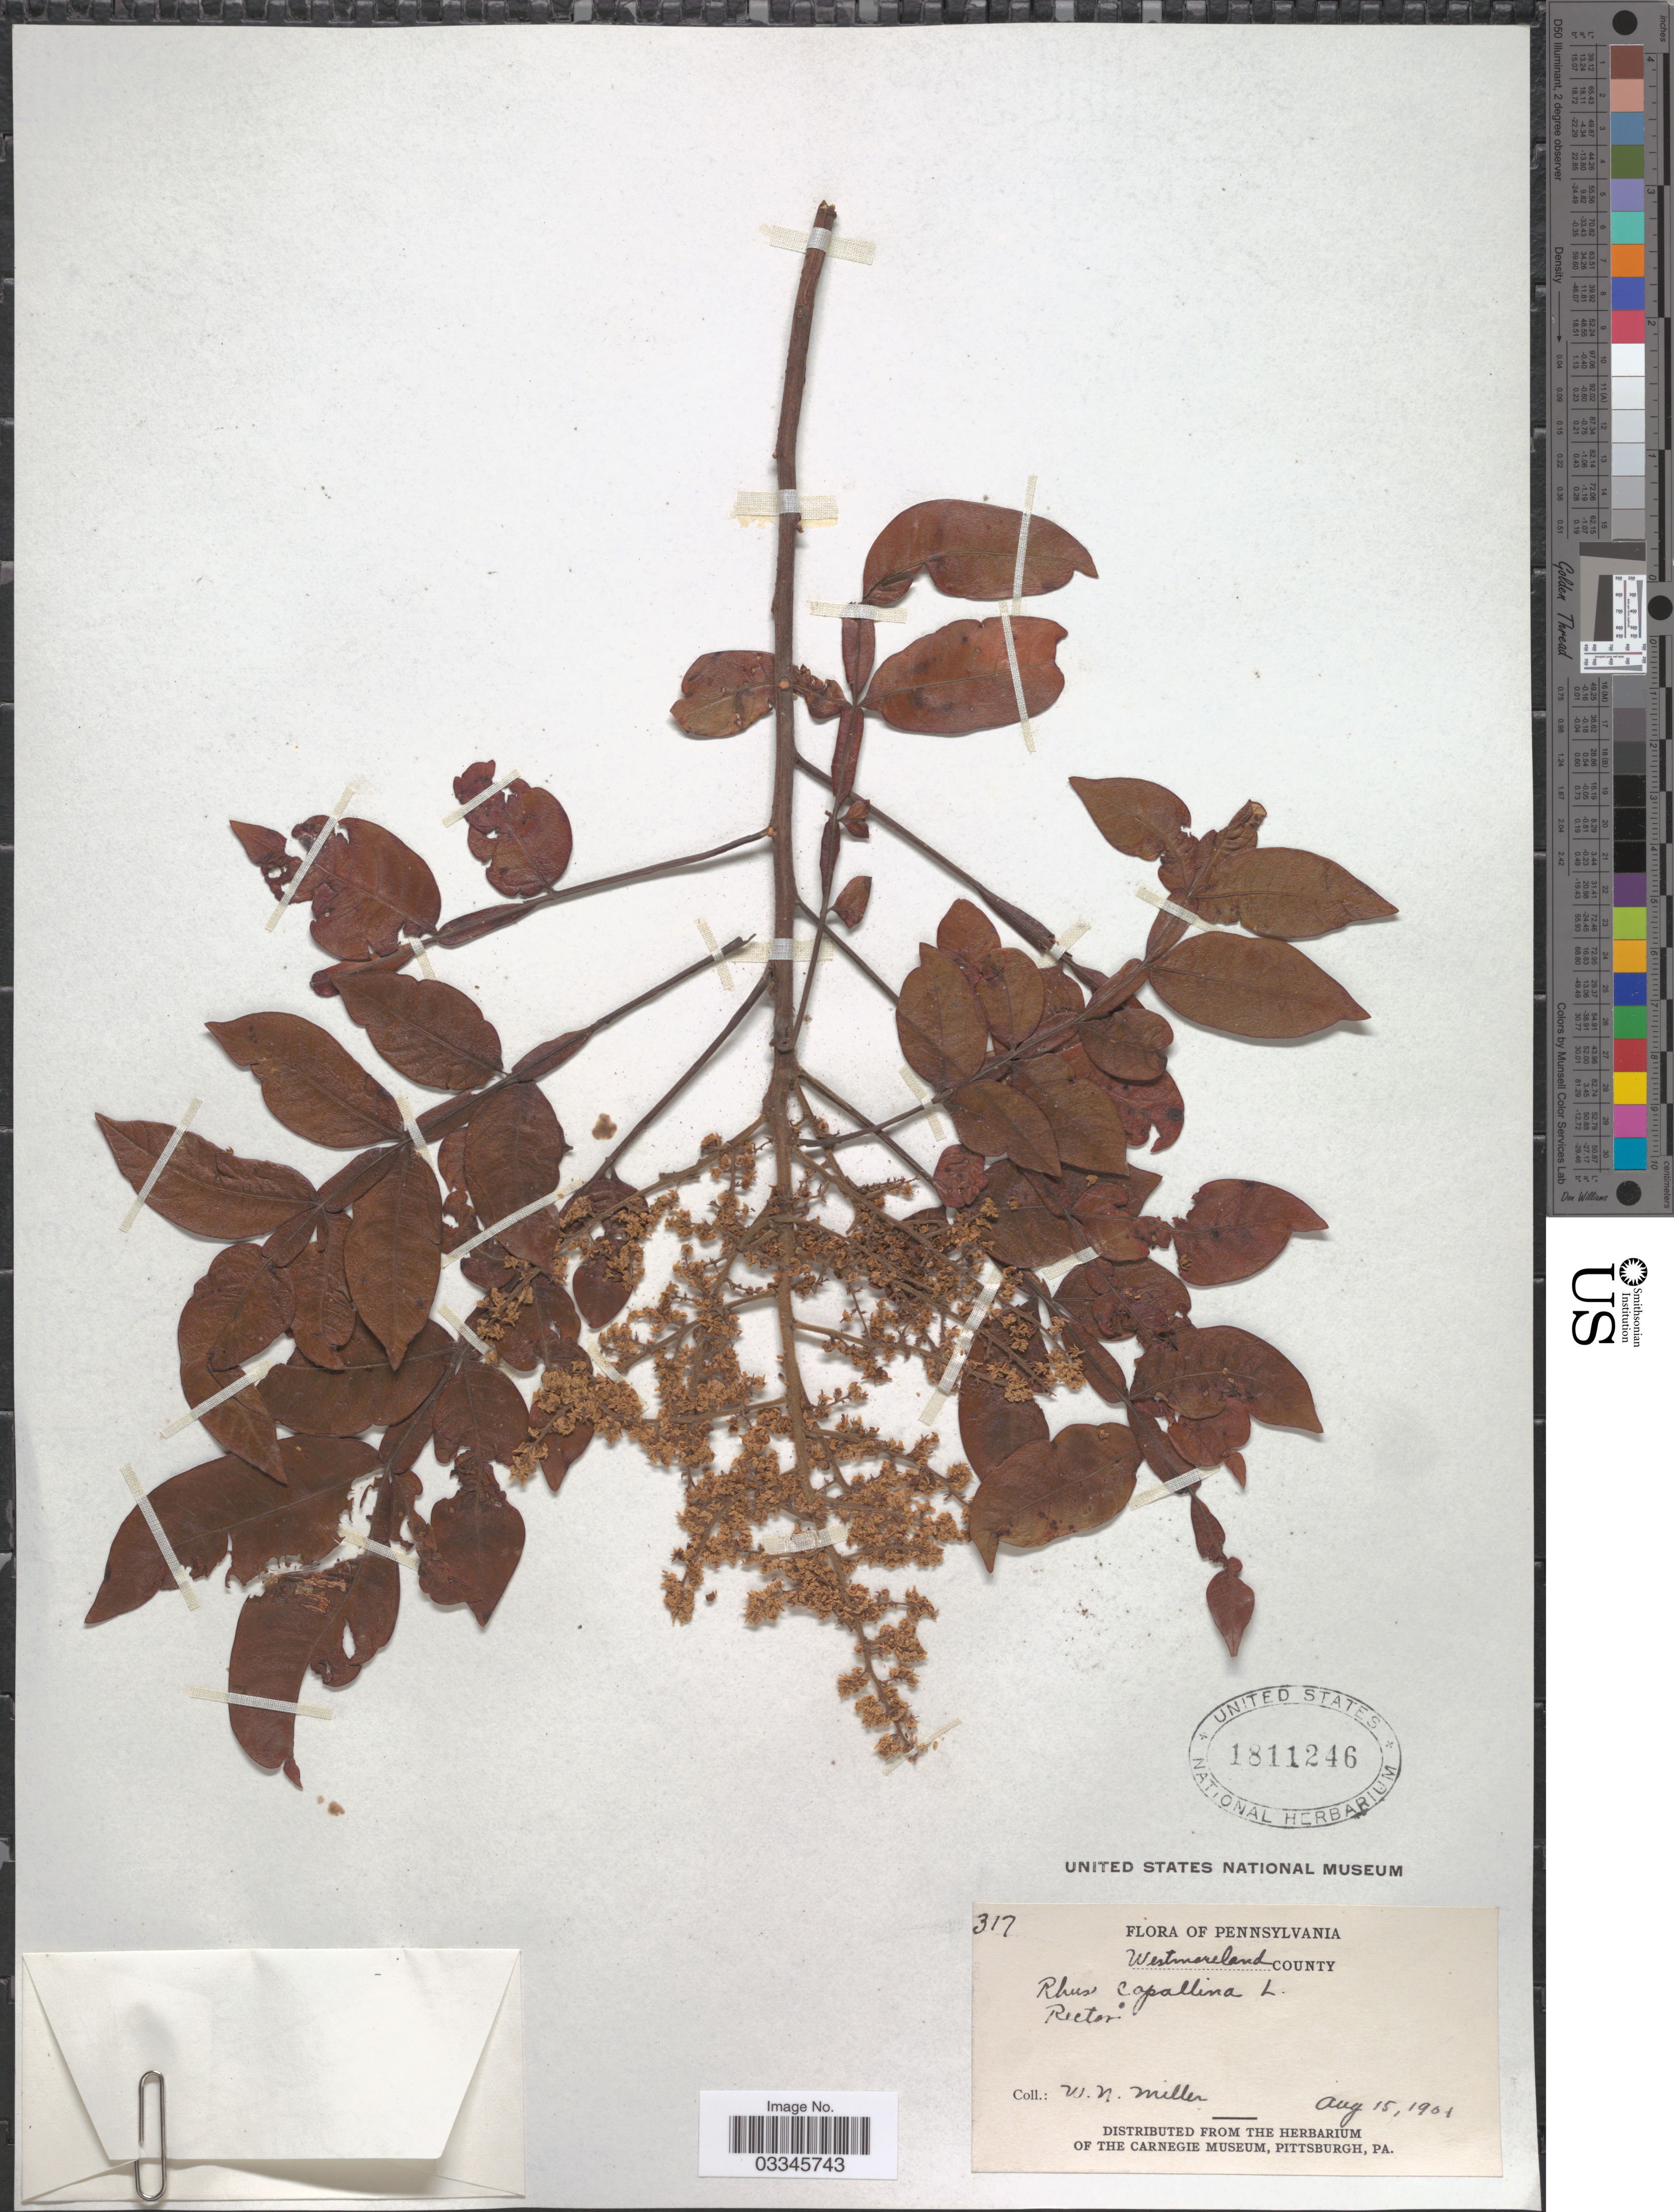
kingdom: Plantae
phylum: Tracheophyta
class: Magnoliopsida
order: Sapindales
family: Anacardiaceae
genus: Rhus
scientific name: Rhus copallinum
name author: L.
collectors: W. Miller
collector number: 317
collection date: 1901-08-15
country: United States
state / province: Pennsylvania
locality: Westmoreland County.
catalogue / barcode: US 1811246